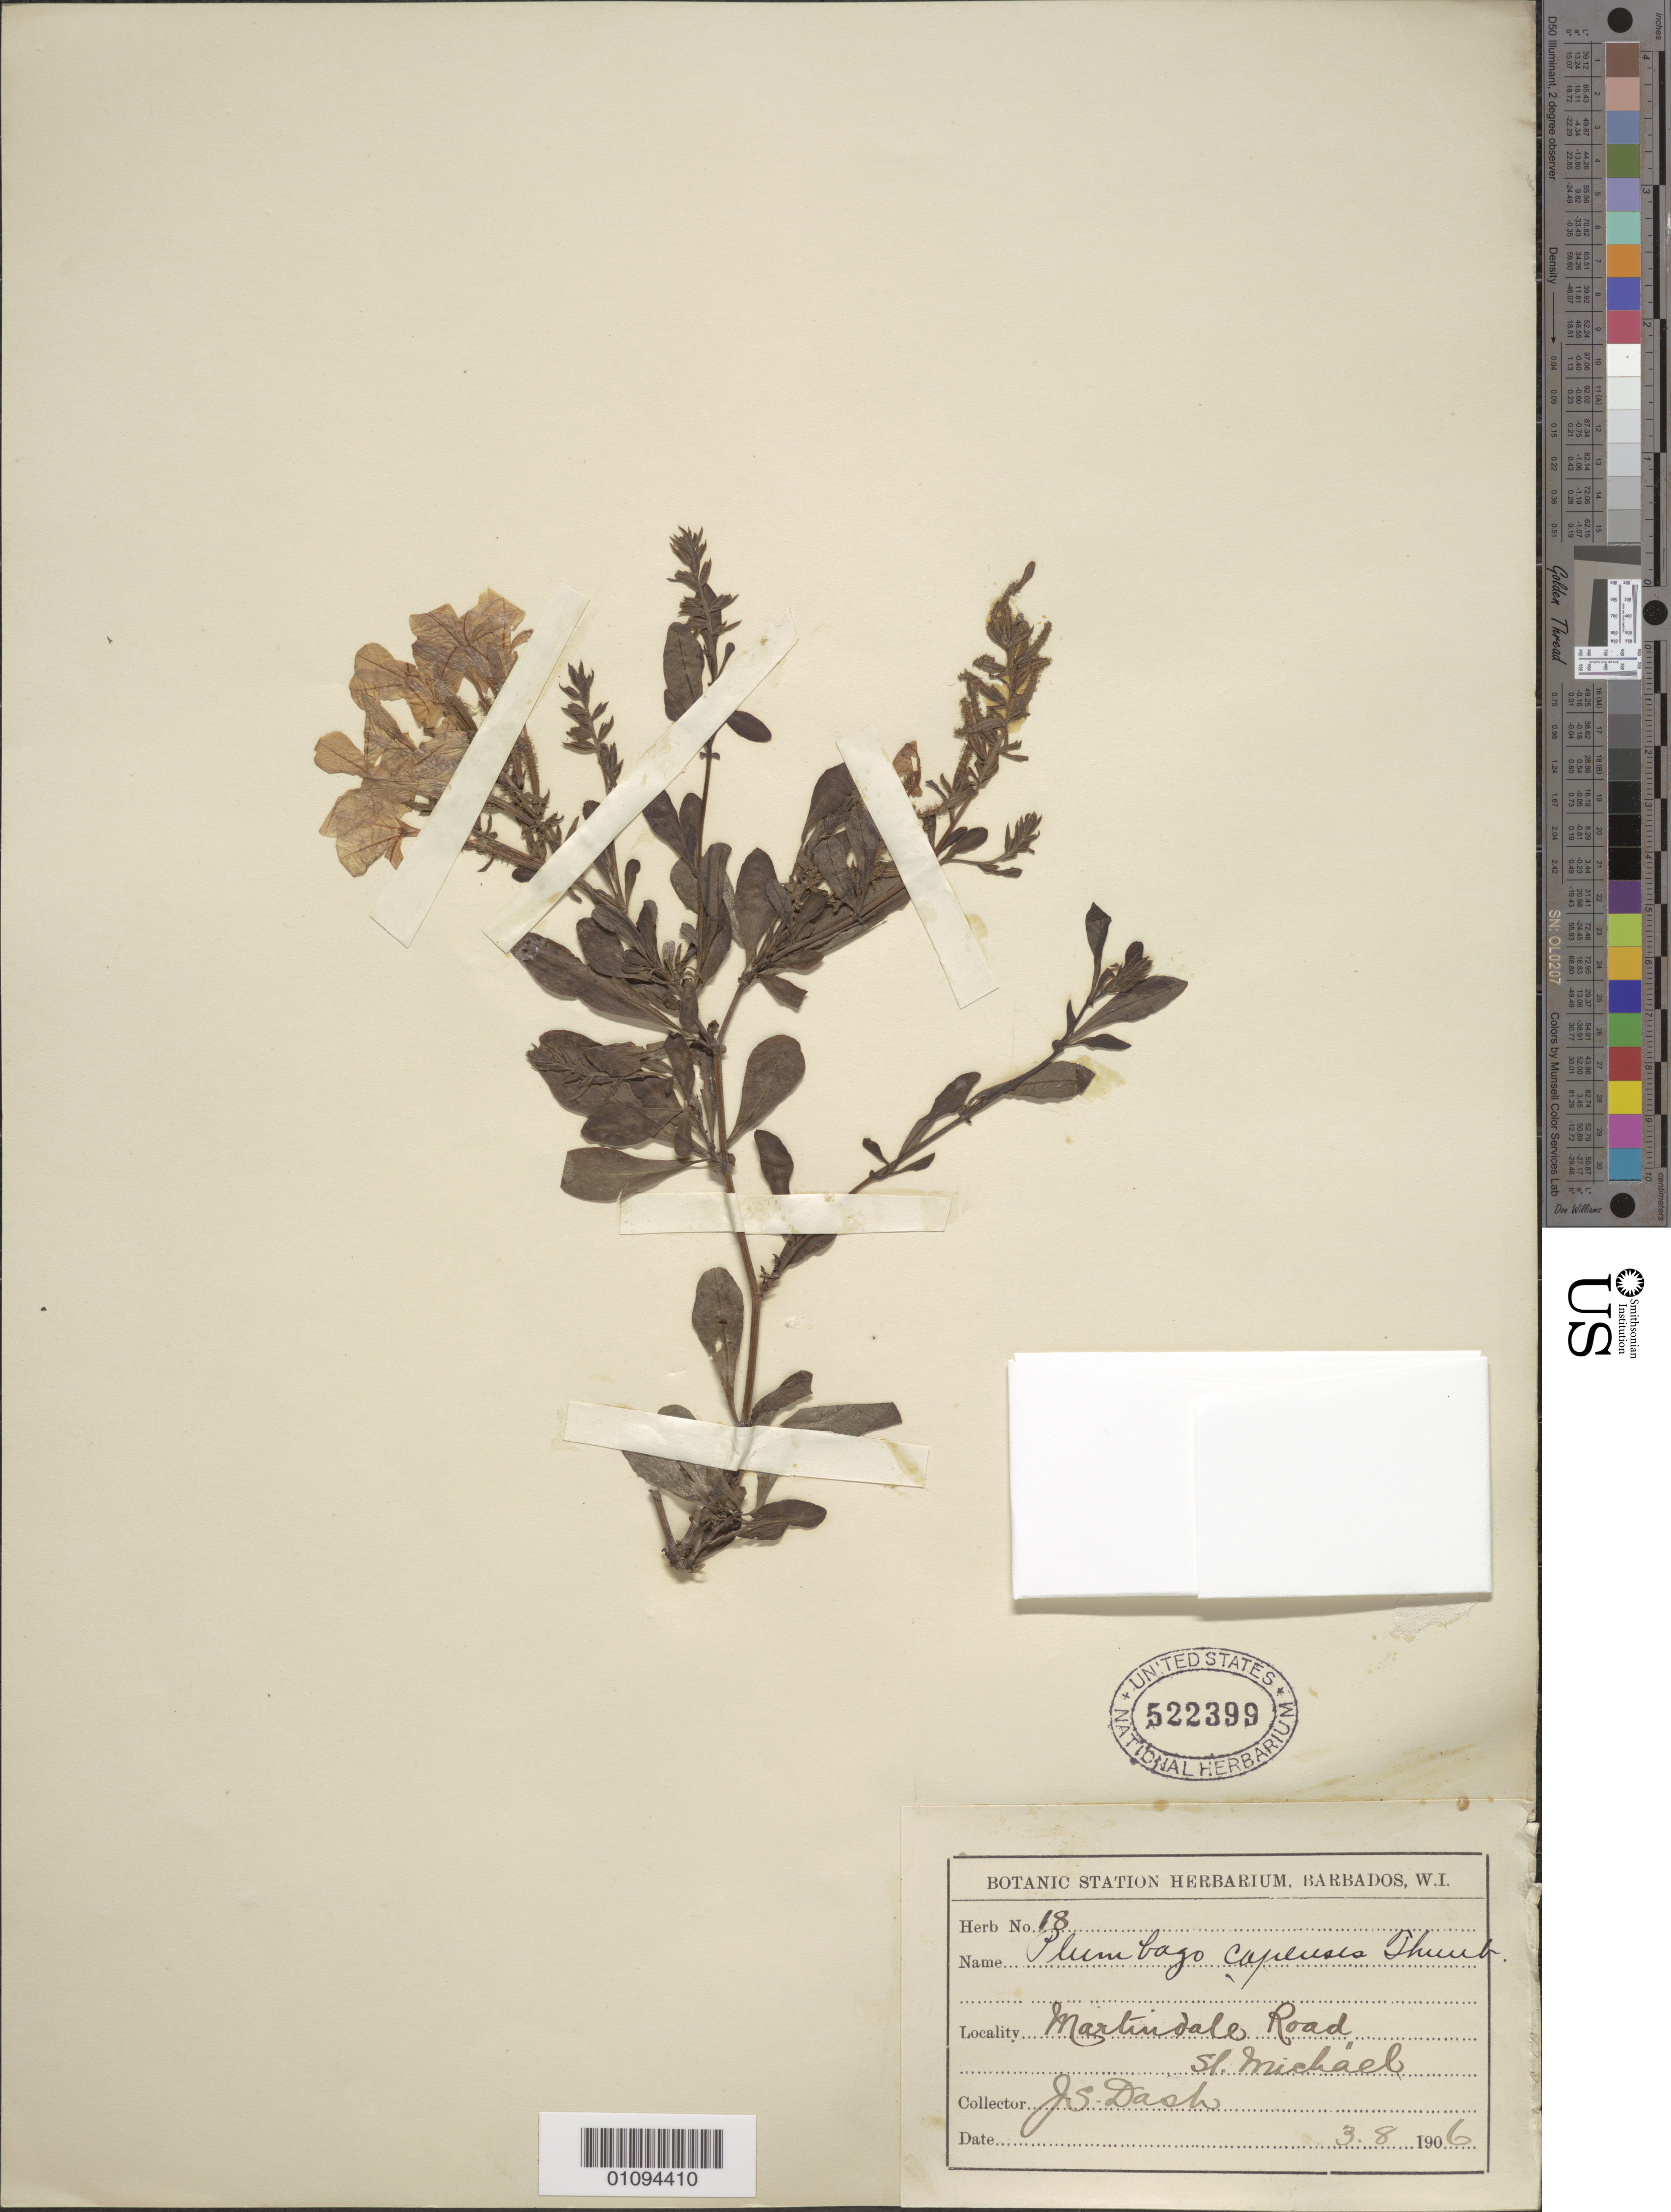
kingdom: Plantae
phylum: Tracheophyta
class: Magnoliopsida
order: Caryophyllales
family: Plumbaginaceae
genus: Plumbago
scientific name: Plumbago auriculata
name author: Lam.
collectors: J. Dash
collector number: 18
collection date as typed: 08 Mar 1906 or 03 Aug 1906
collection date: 1906-03-08 or 1906-08-03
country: Barbados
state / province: Saint Michael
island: Barbados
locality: Martindale Road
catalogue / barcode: US 522399